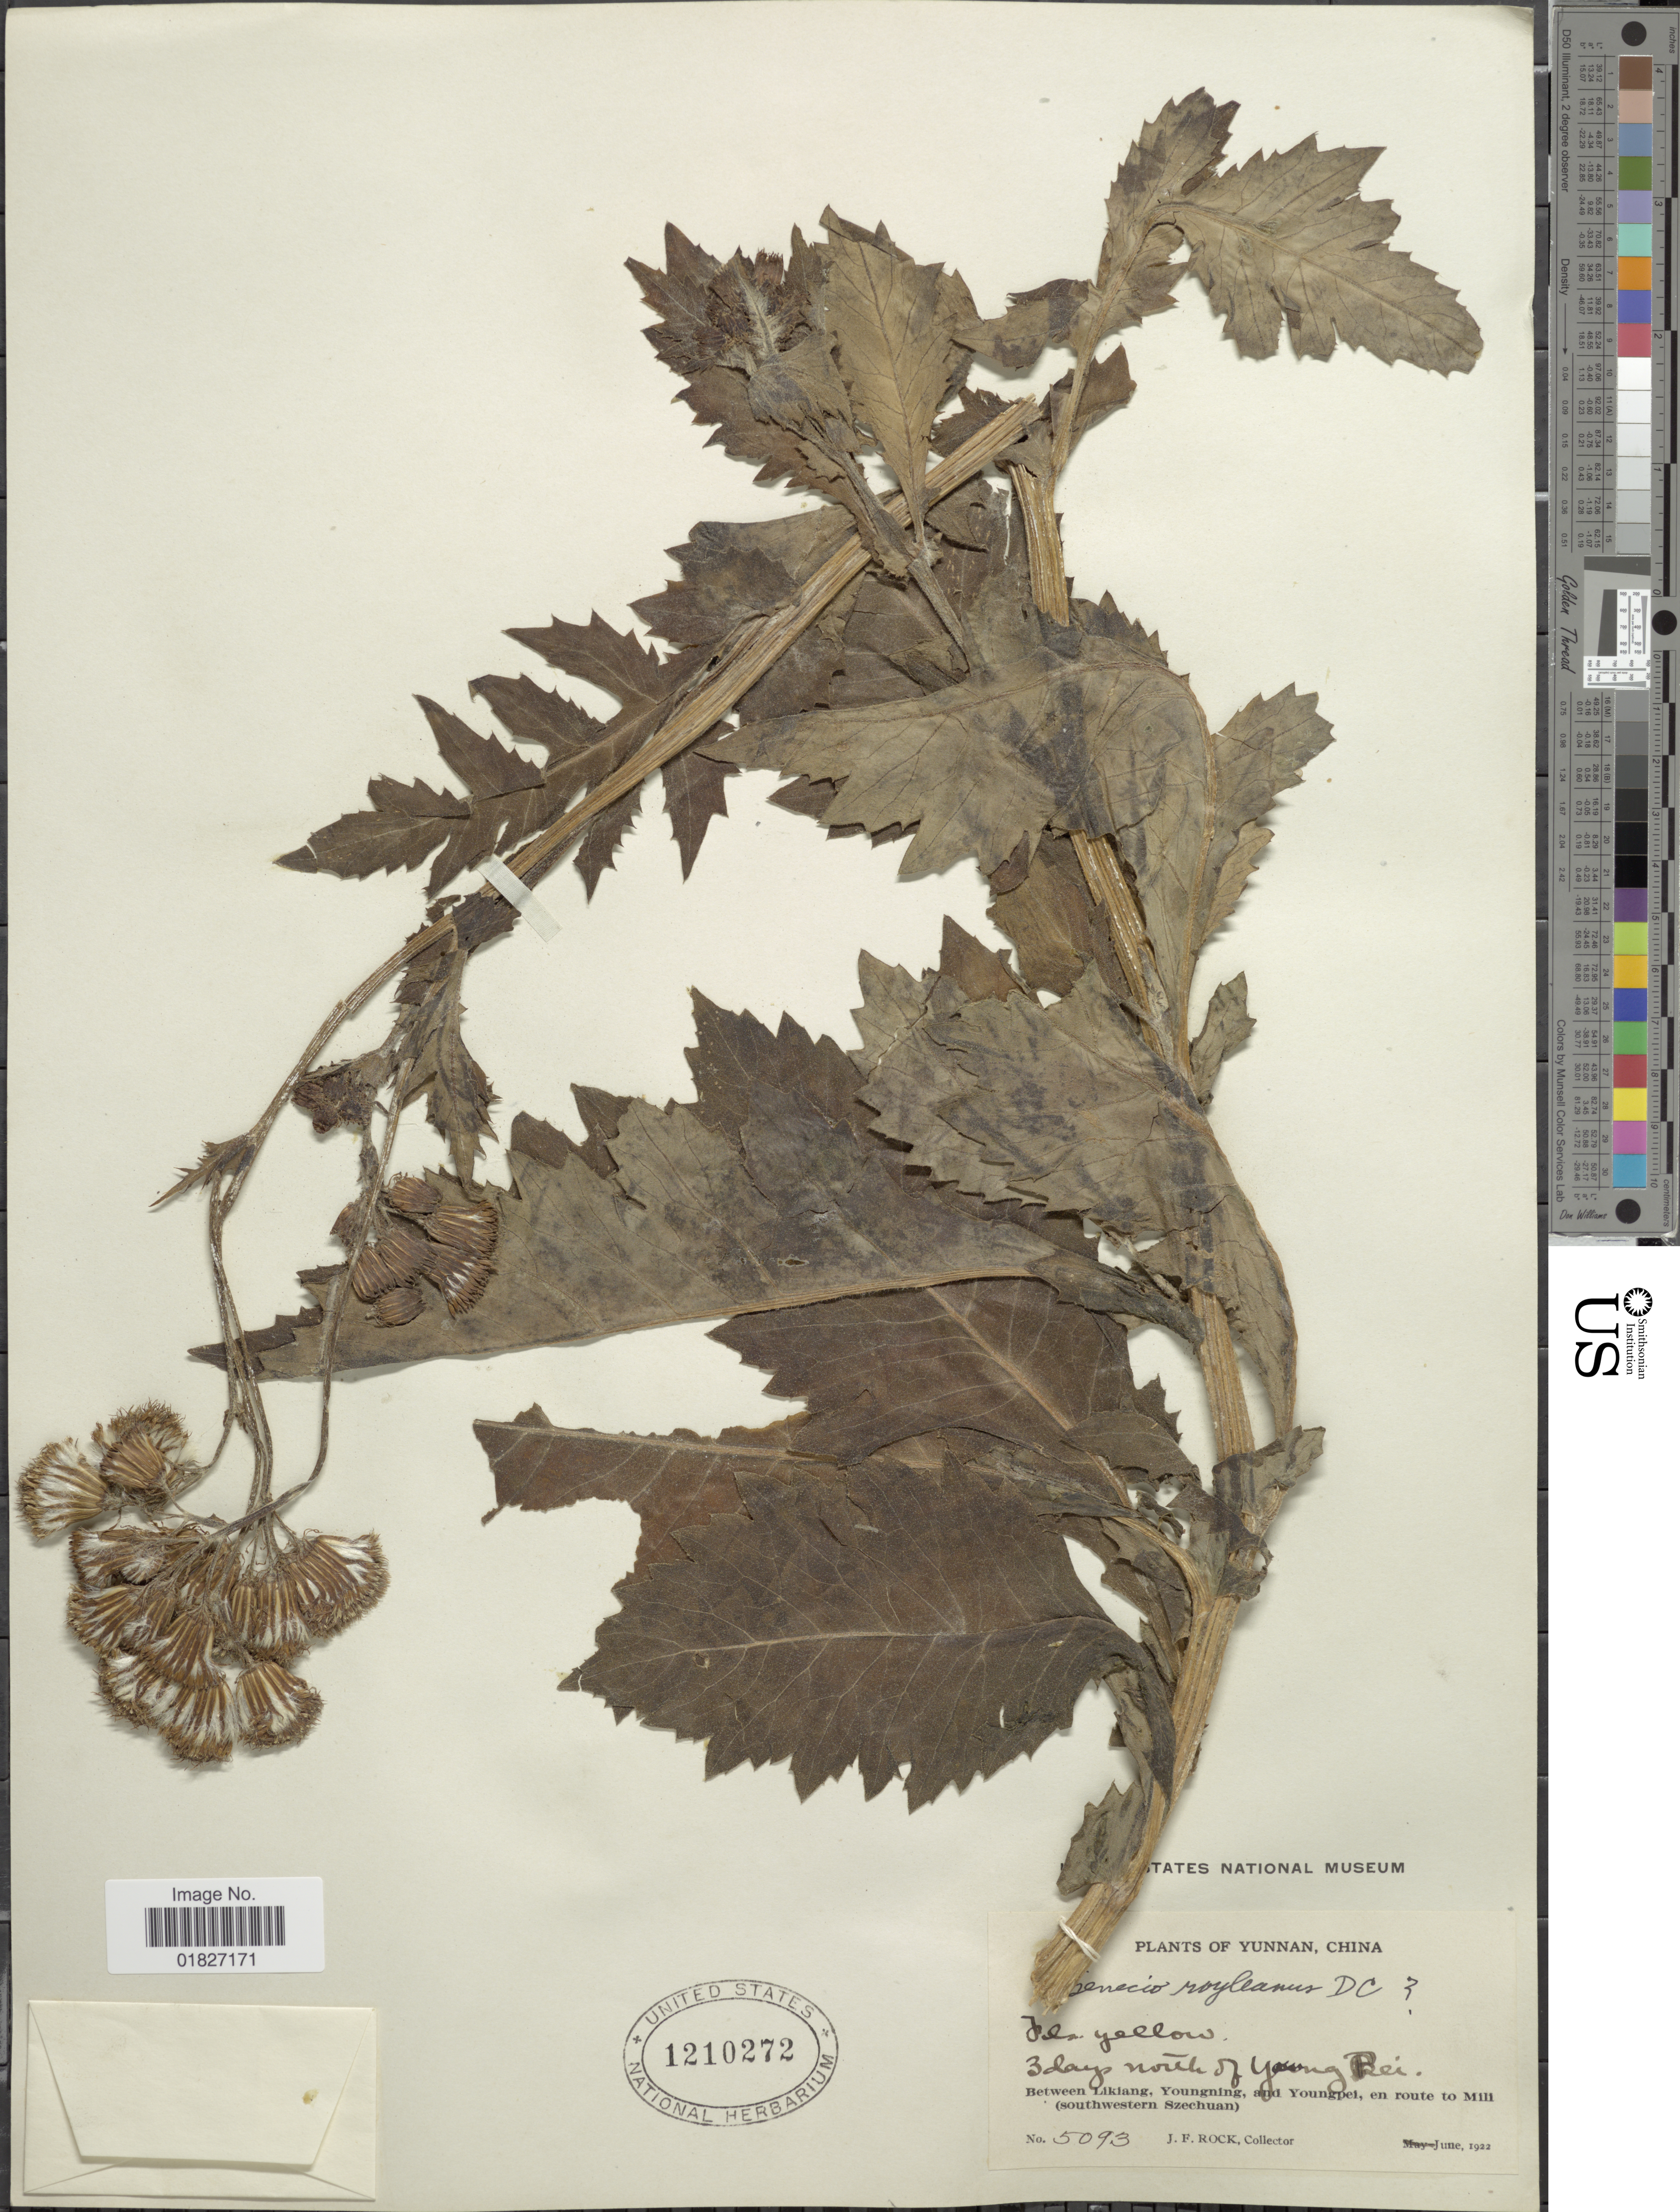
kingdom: Plantae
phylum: Tracheophyta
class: Magnoliopsida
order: Asterales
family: Asteraceae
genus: Gynura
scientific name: Gynura japonica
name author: (L. f.) Juel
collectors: J. Rock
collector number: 5093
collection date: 1922-06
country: China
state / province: Yunnan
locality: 3 days North of Youngpei, between Likiang, Youngning, and Youngpei, en route to Mili (southwestern Szechuan)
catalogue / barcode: US 1210272